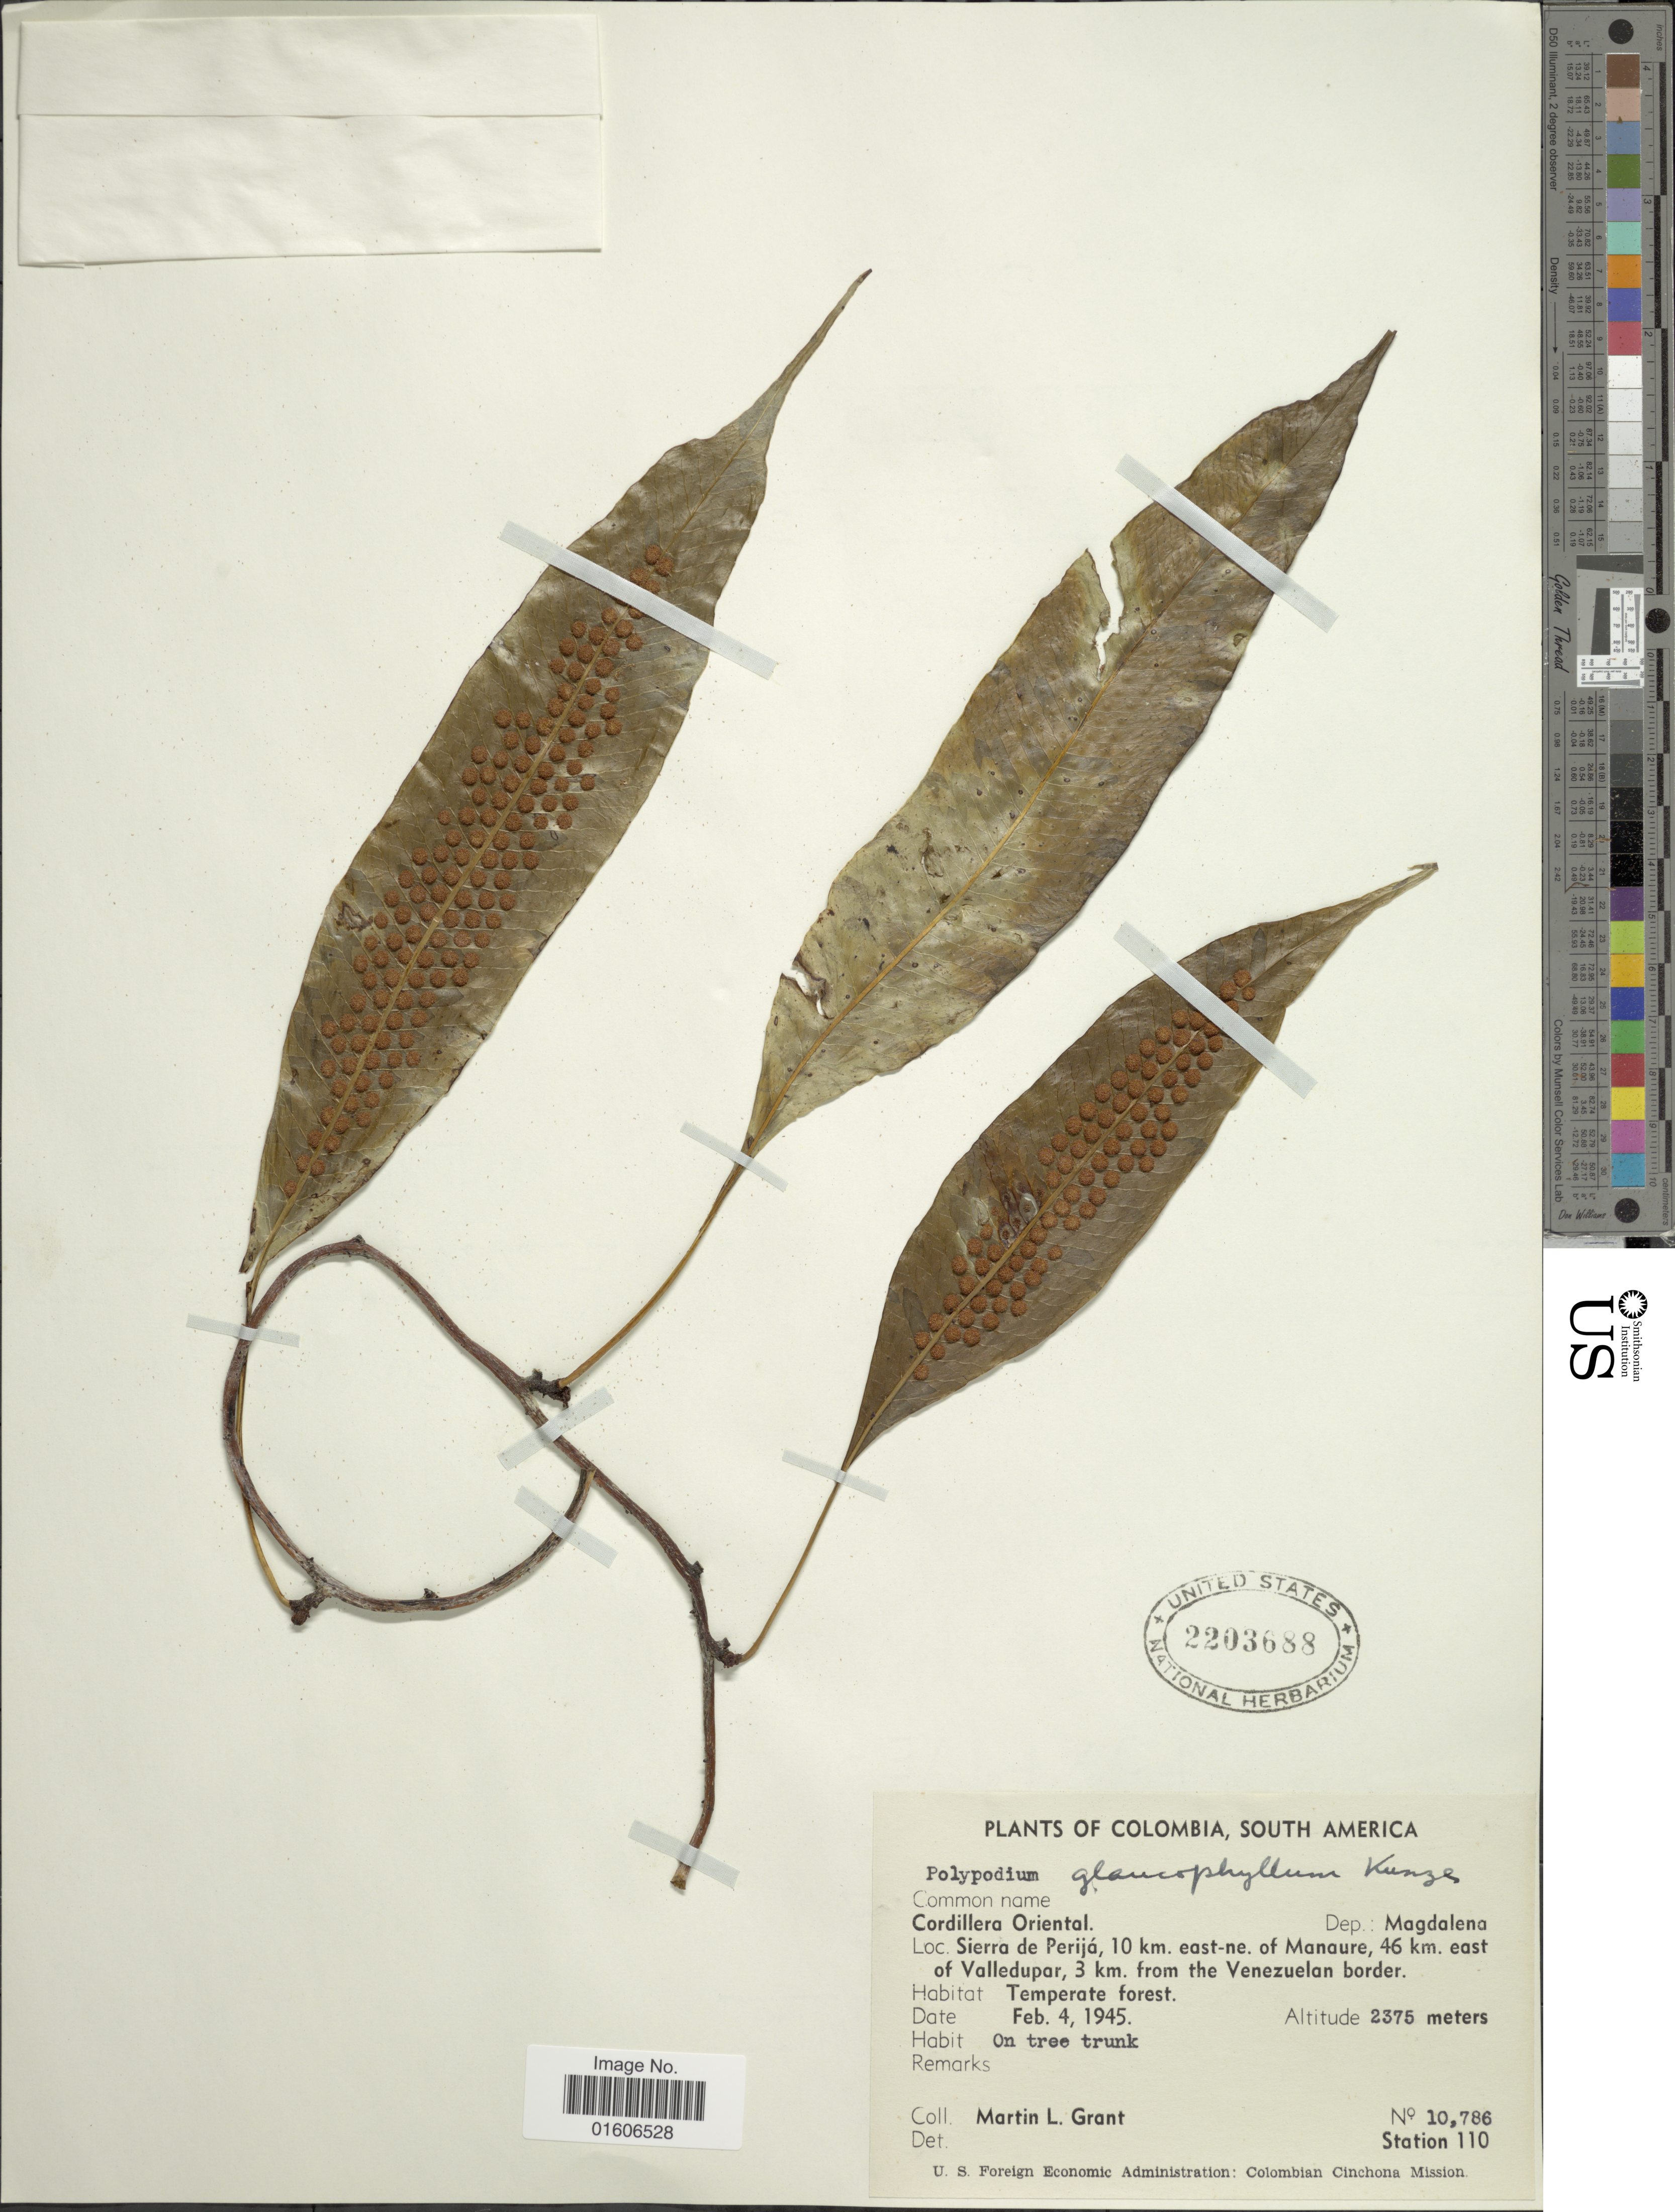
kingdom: Plantae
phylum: Tracheophyta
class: Polypodiopsida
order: Polypodiales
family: Polypodiaceae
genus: Serpocaulon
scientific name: Serpocaulon levigatum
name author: (Cav.) A.R. Sm.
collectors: M. L. Grant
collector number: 10786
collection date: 1945-02-04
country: Colombia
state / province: Magdalena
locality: Cordillera Oriental. Dep.: Magdalena. Sierra de Perijá, 10 km. east-ne. of Manaure, 46 km. east of Valledupar, 3 km. from the Venezuelan border.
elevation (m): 2375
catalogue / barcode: US 2203688